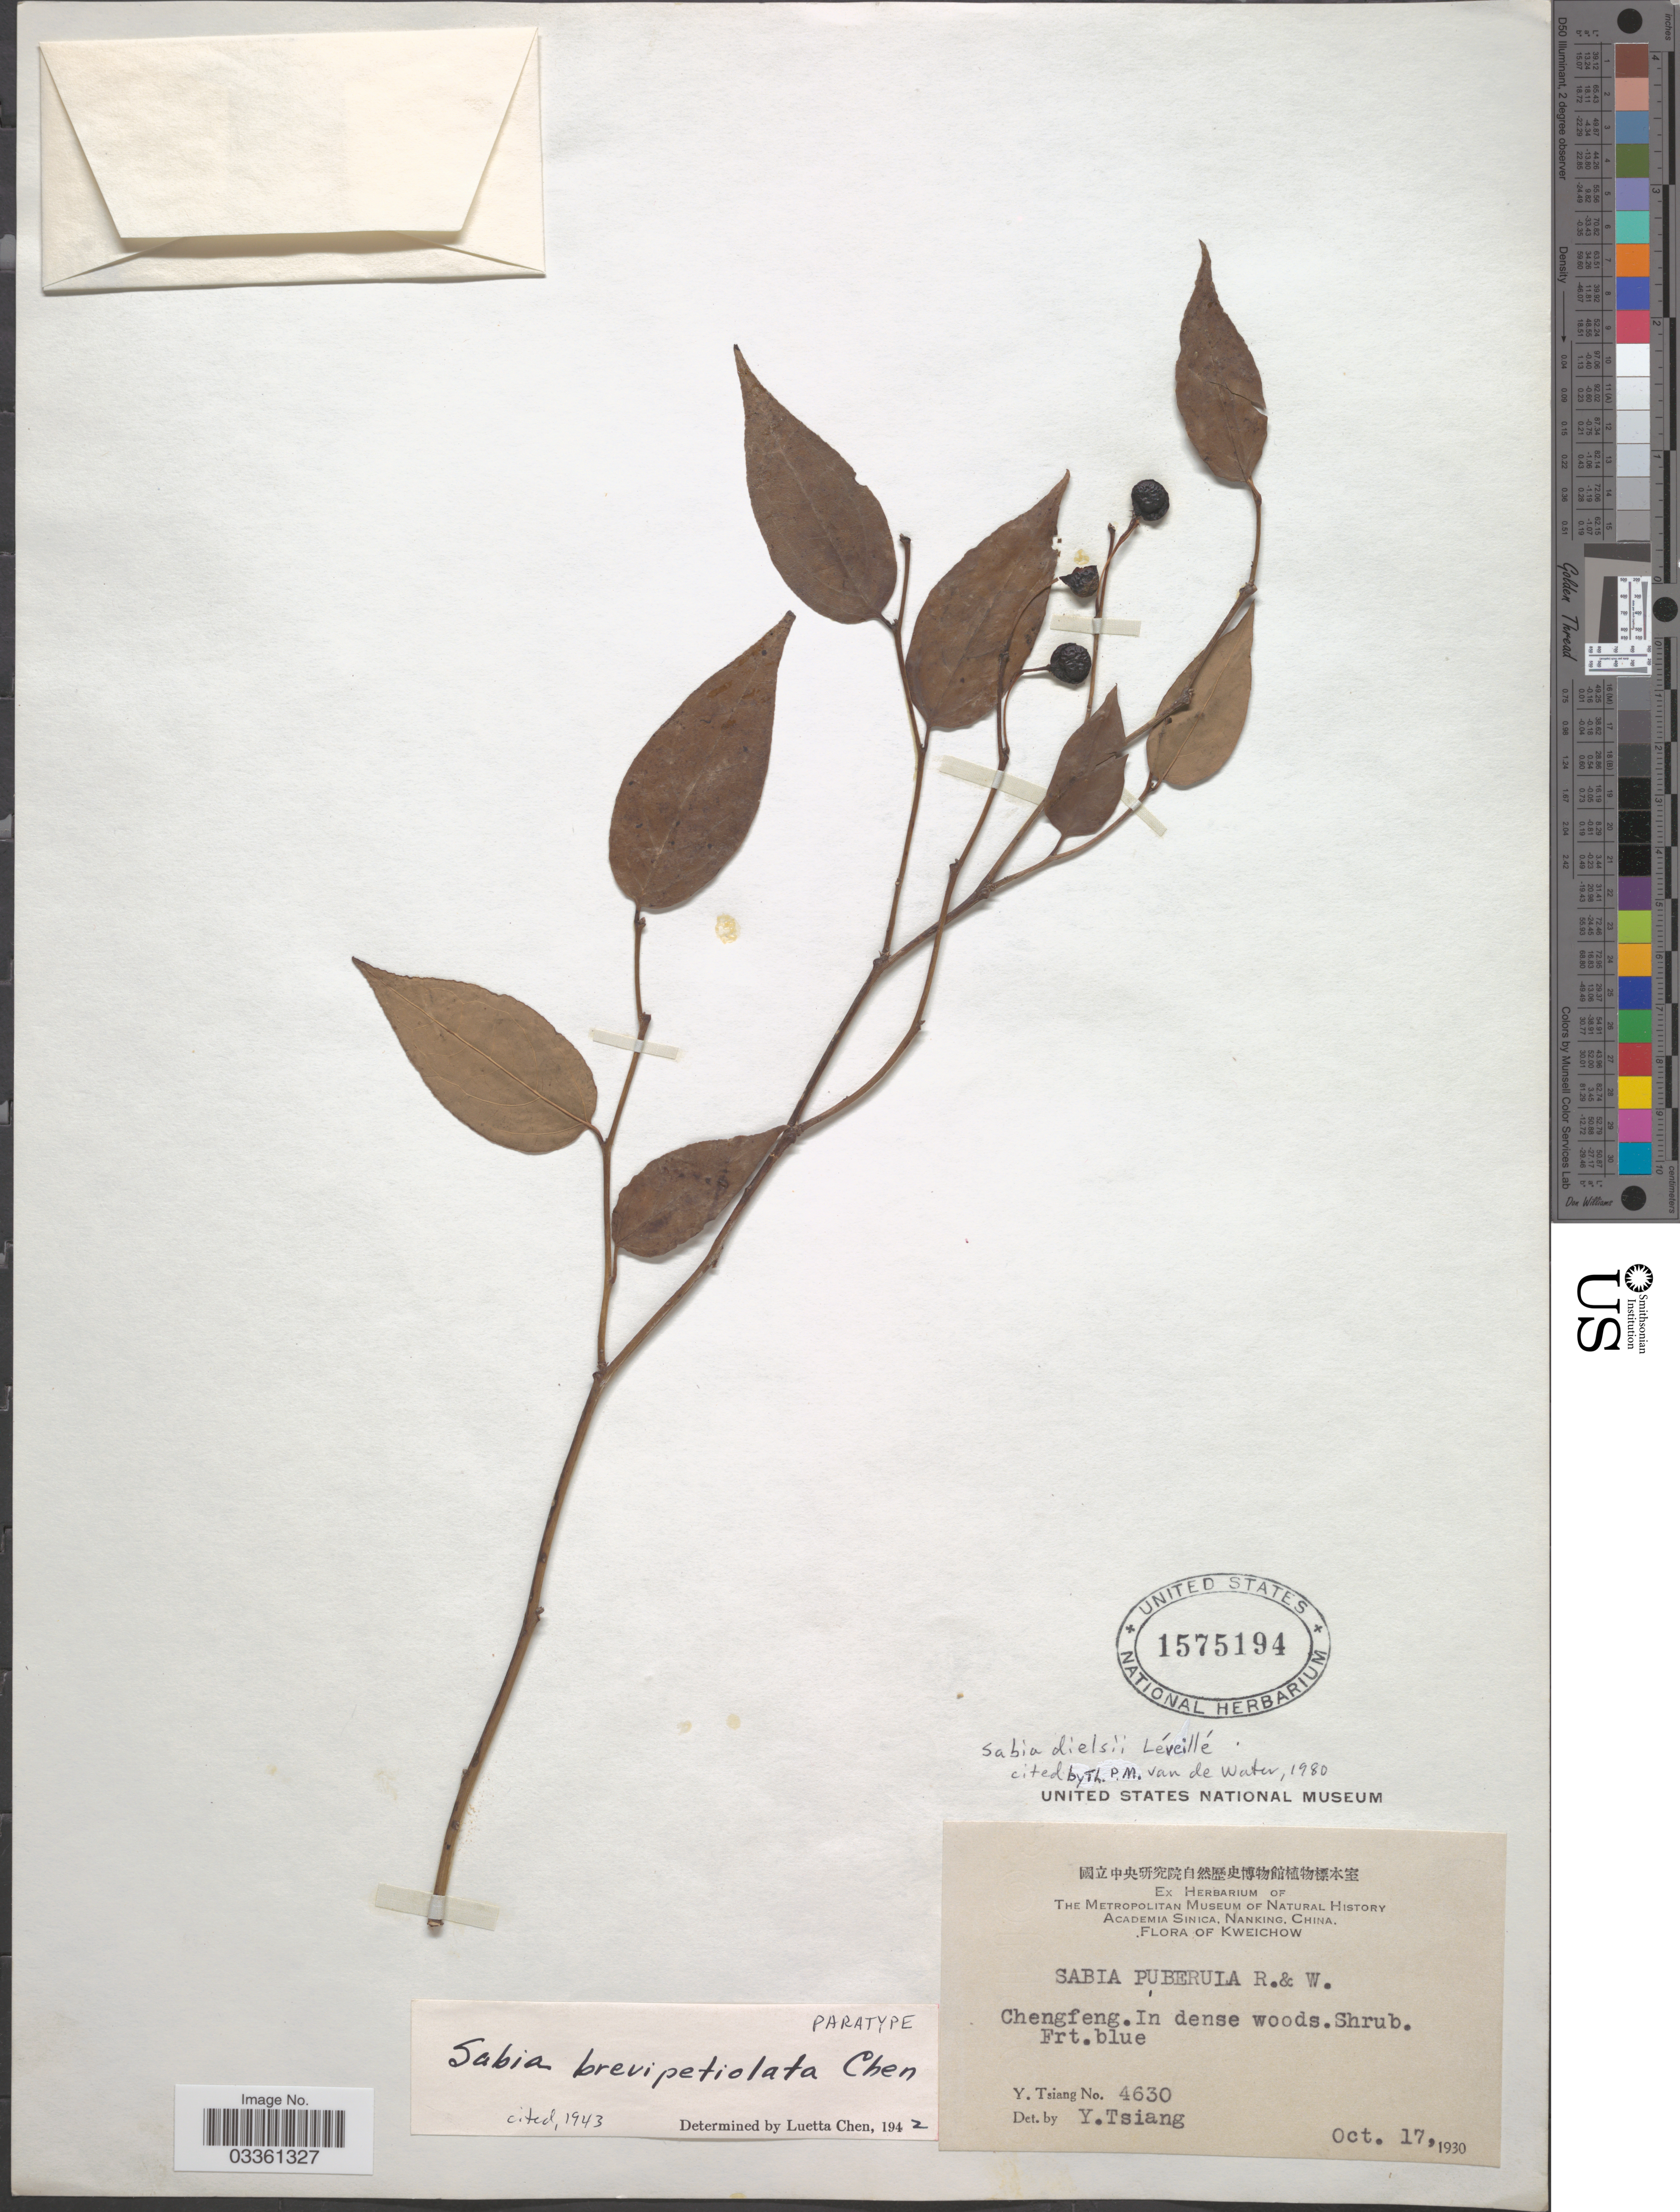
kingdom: Plantae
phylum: Tracheophyta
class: Magnoliopsida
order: Proteales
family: Sabiaceae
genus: Sabia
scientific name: Sabia dielsii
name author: H. Lév.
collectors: Y. Tsiang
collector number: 4630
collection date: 1930-10-17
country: China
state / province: Guizhou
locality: Kweichow. Chengfeng.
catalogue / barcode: US 1575194